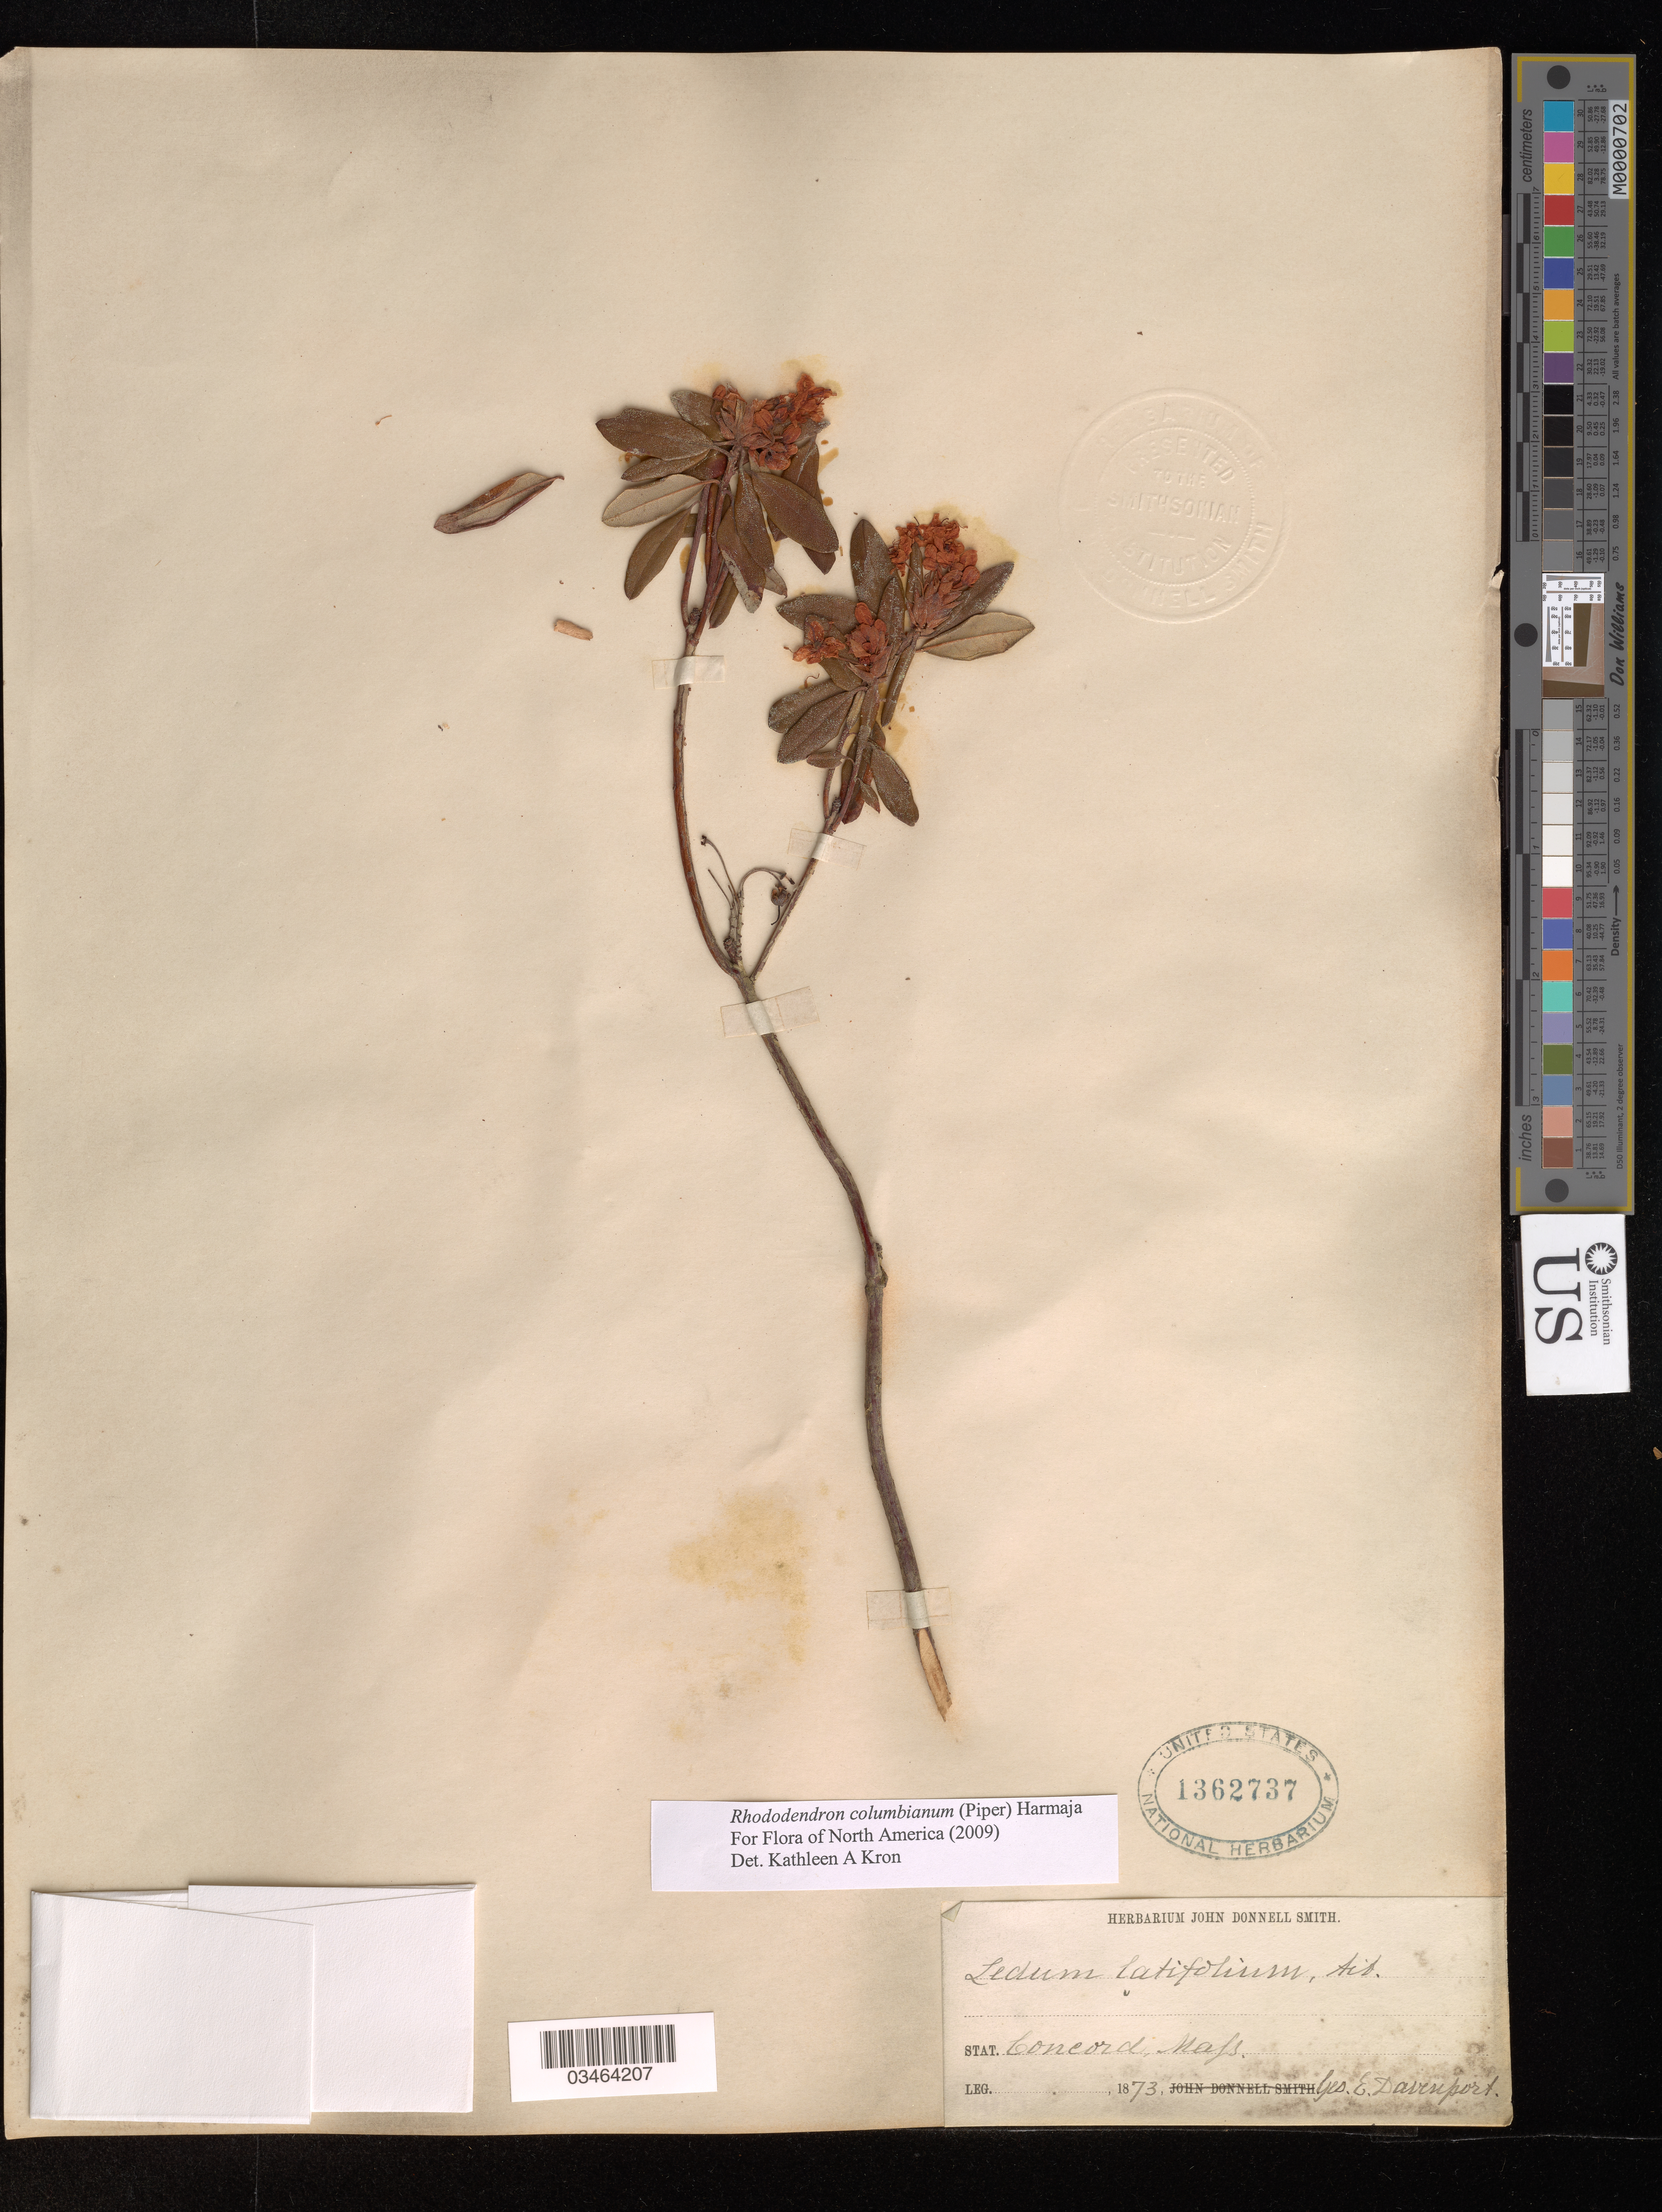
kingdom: Plantae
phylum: Tracheophyta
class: Magnoliopsida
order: Ericales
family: Ericaceae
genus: Rhododendron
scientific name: Rhododendron columbianum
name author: (Piper) Harmaja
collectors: G. E. Davenport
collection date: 1873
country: United States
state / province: Massachusetts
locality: Concord.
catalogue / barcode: US 1362737